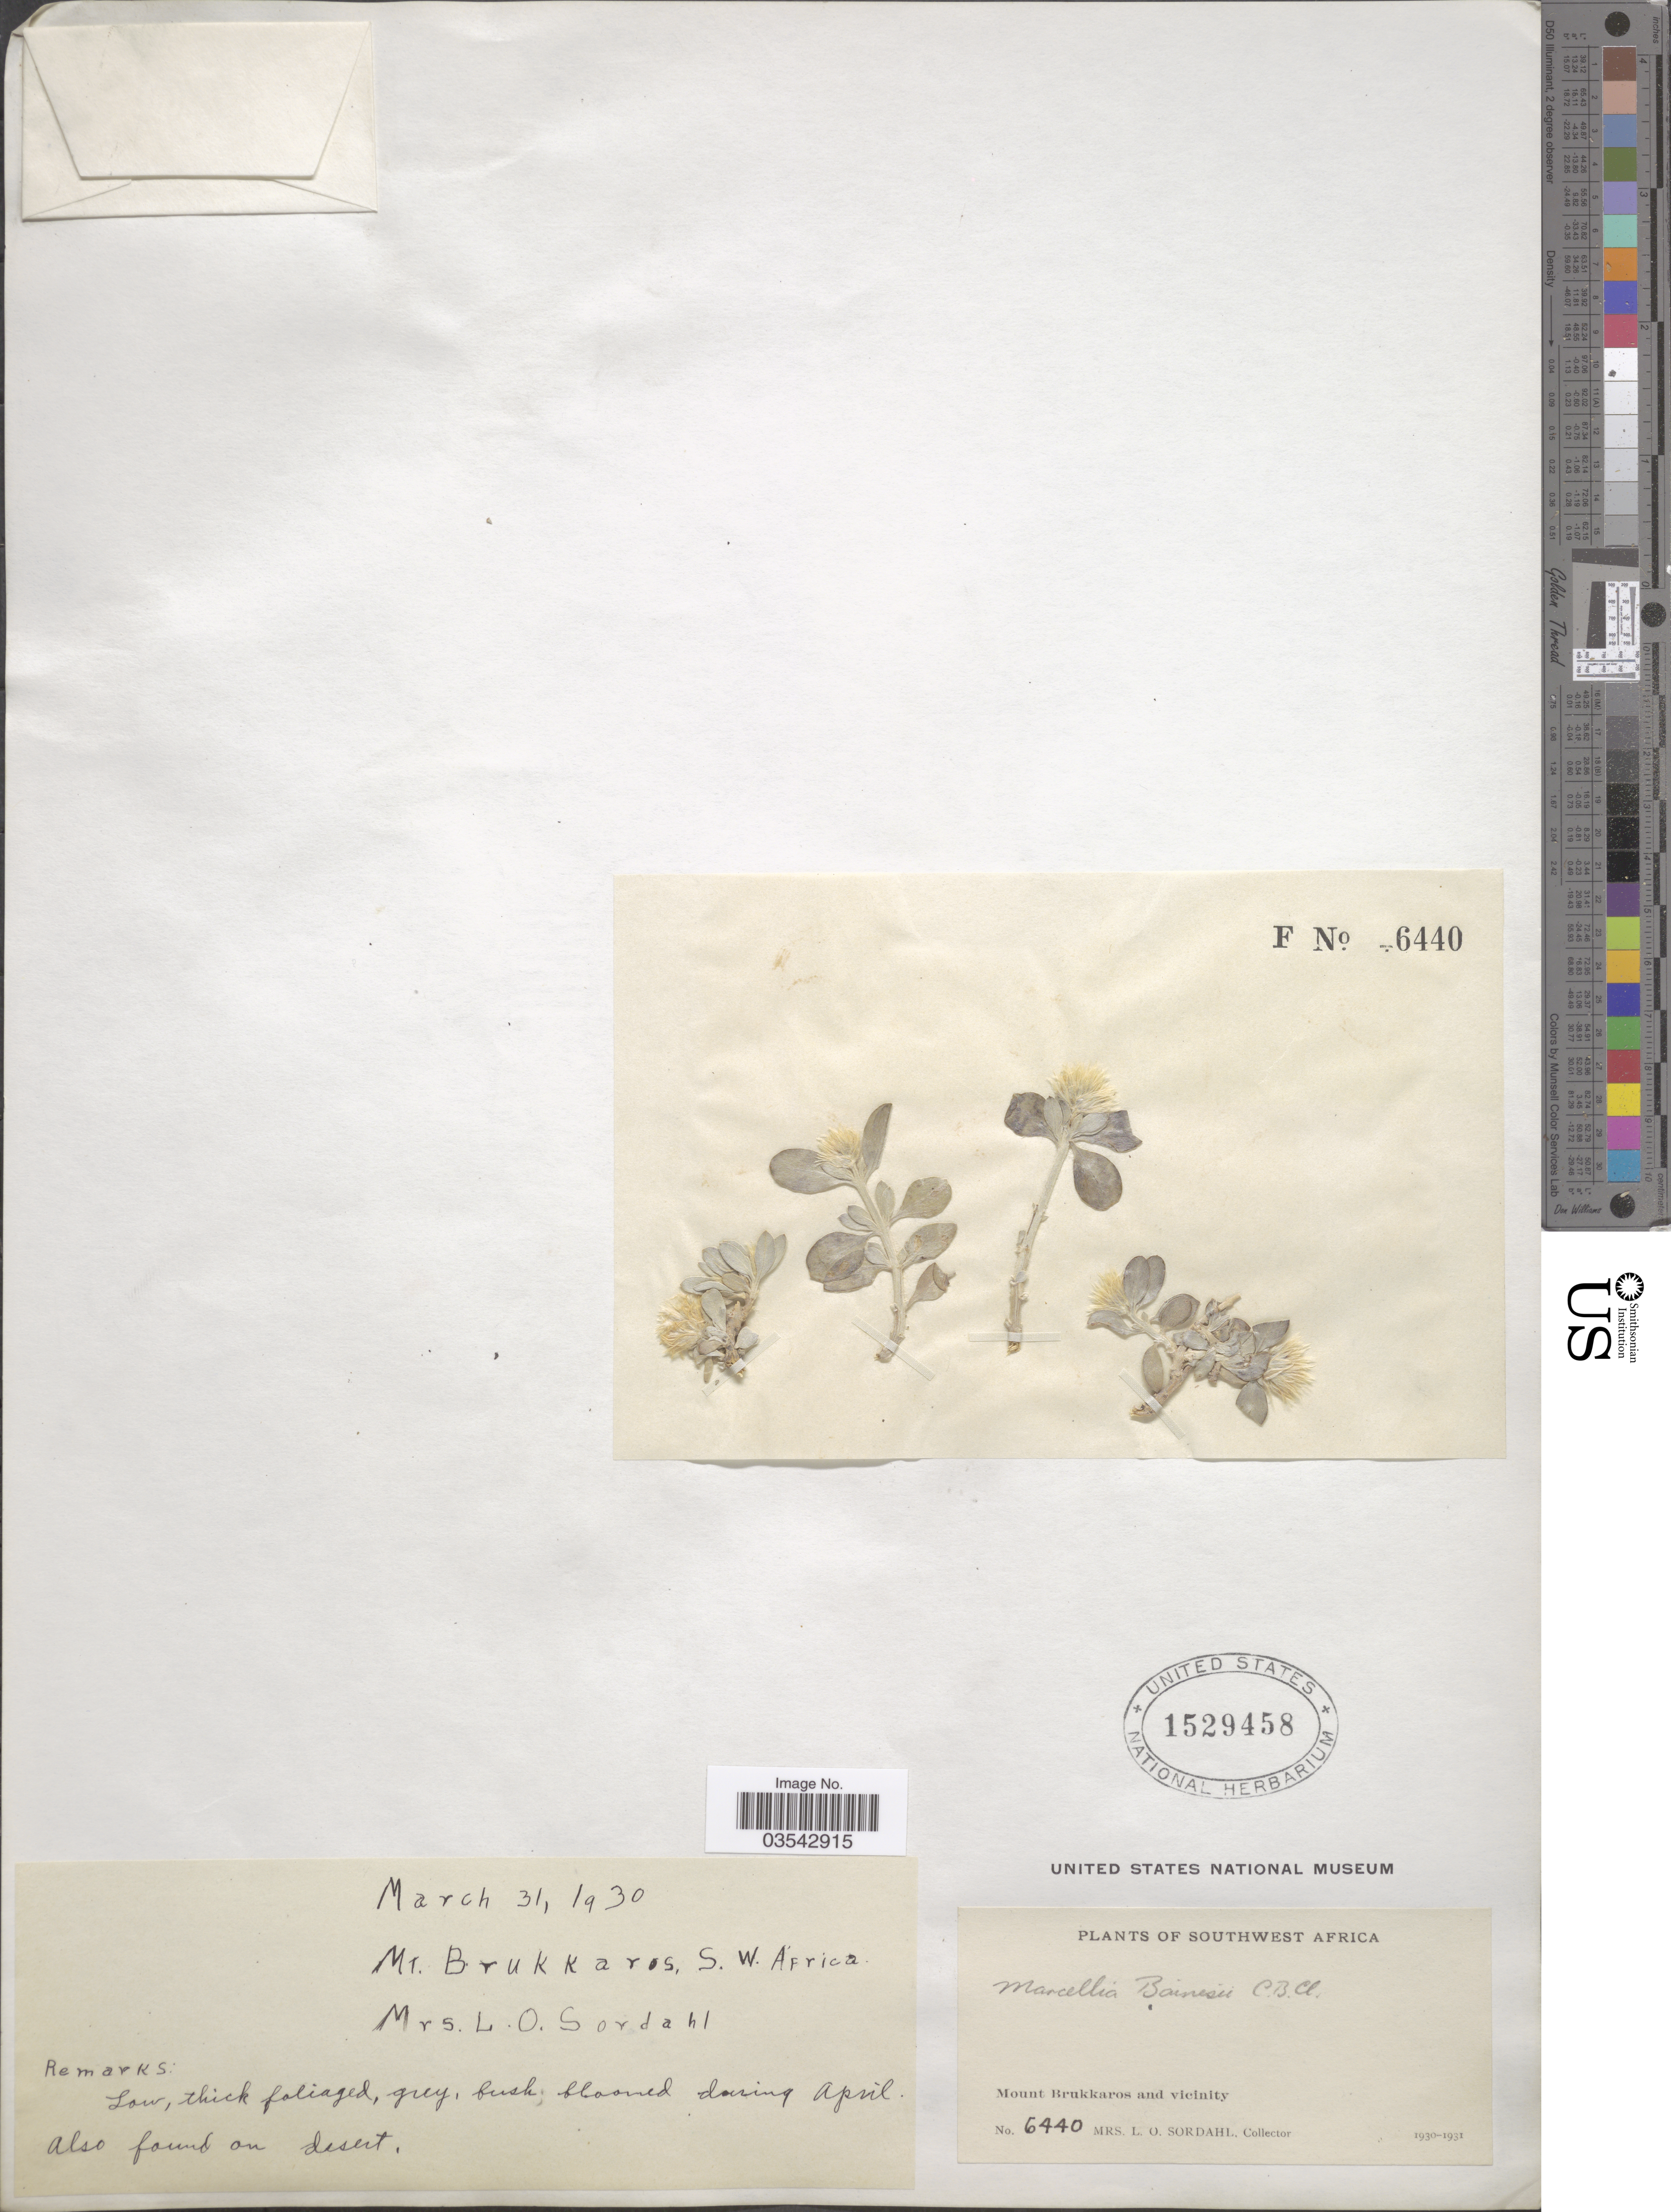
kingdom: Plantae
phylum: Tracheophyta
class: Magnoliopsida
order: Caryophyllales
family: Amaranthaceae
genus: Marcellia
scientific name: Marcellia bainesii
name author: C.B. Clarke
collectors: L. Sordahl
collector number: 6440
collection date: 1930-03-31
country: Namibia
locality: Mt. Brukkaros, S. W. Africa. Mount Brukkaros and vicinity.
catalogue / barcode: US 1529458